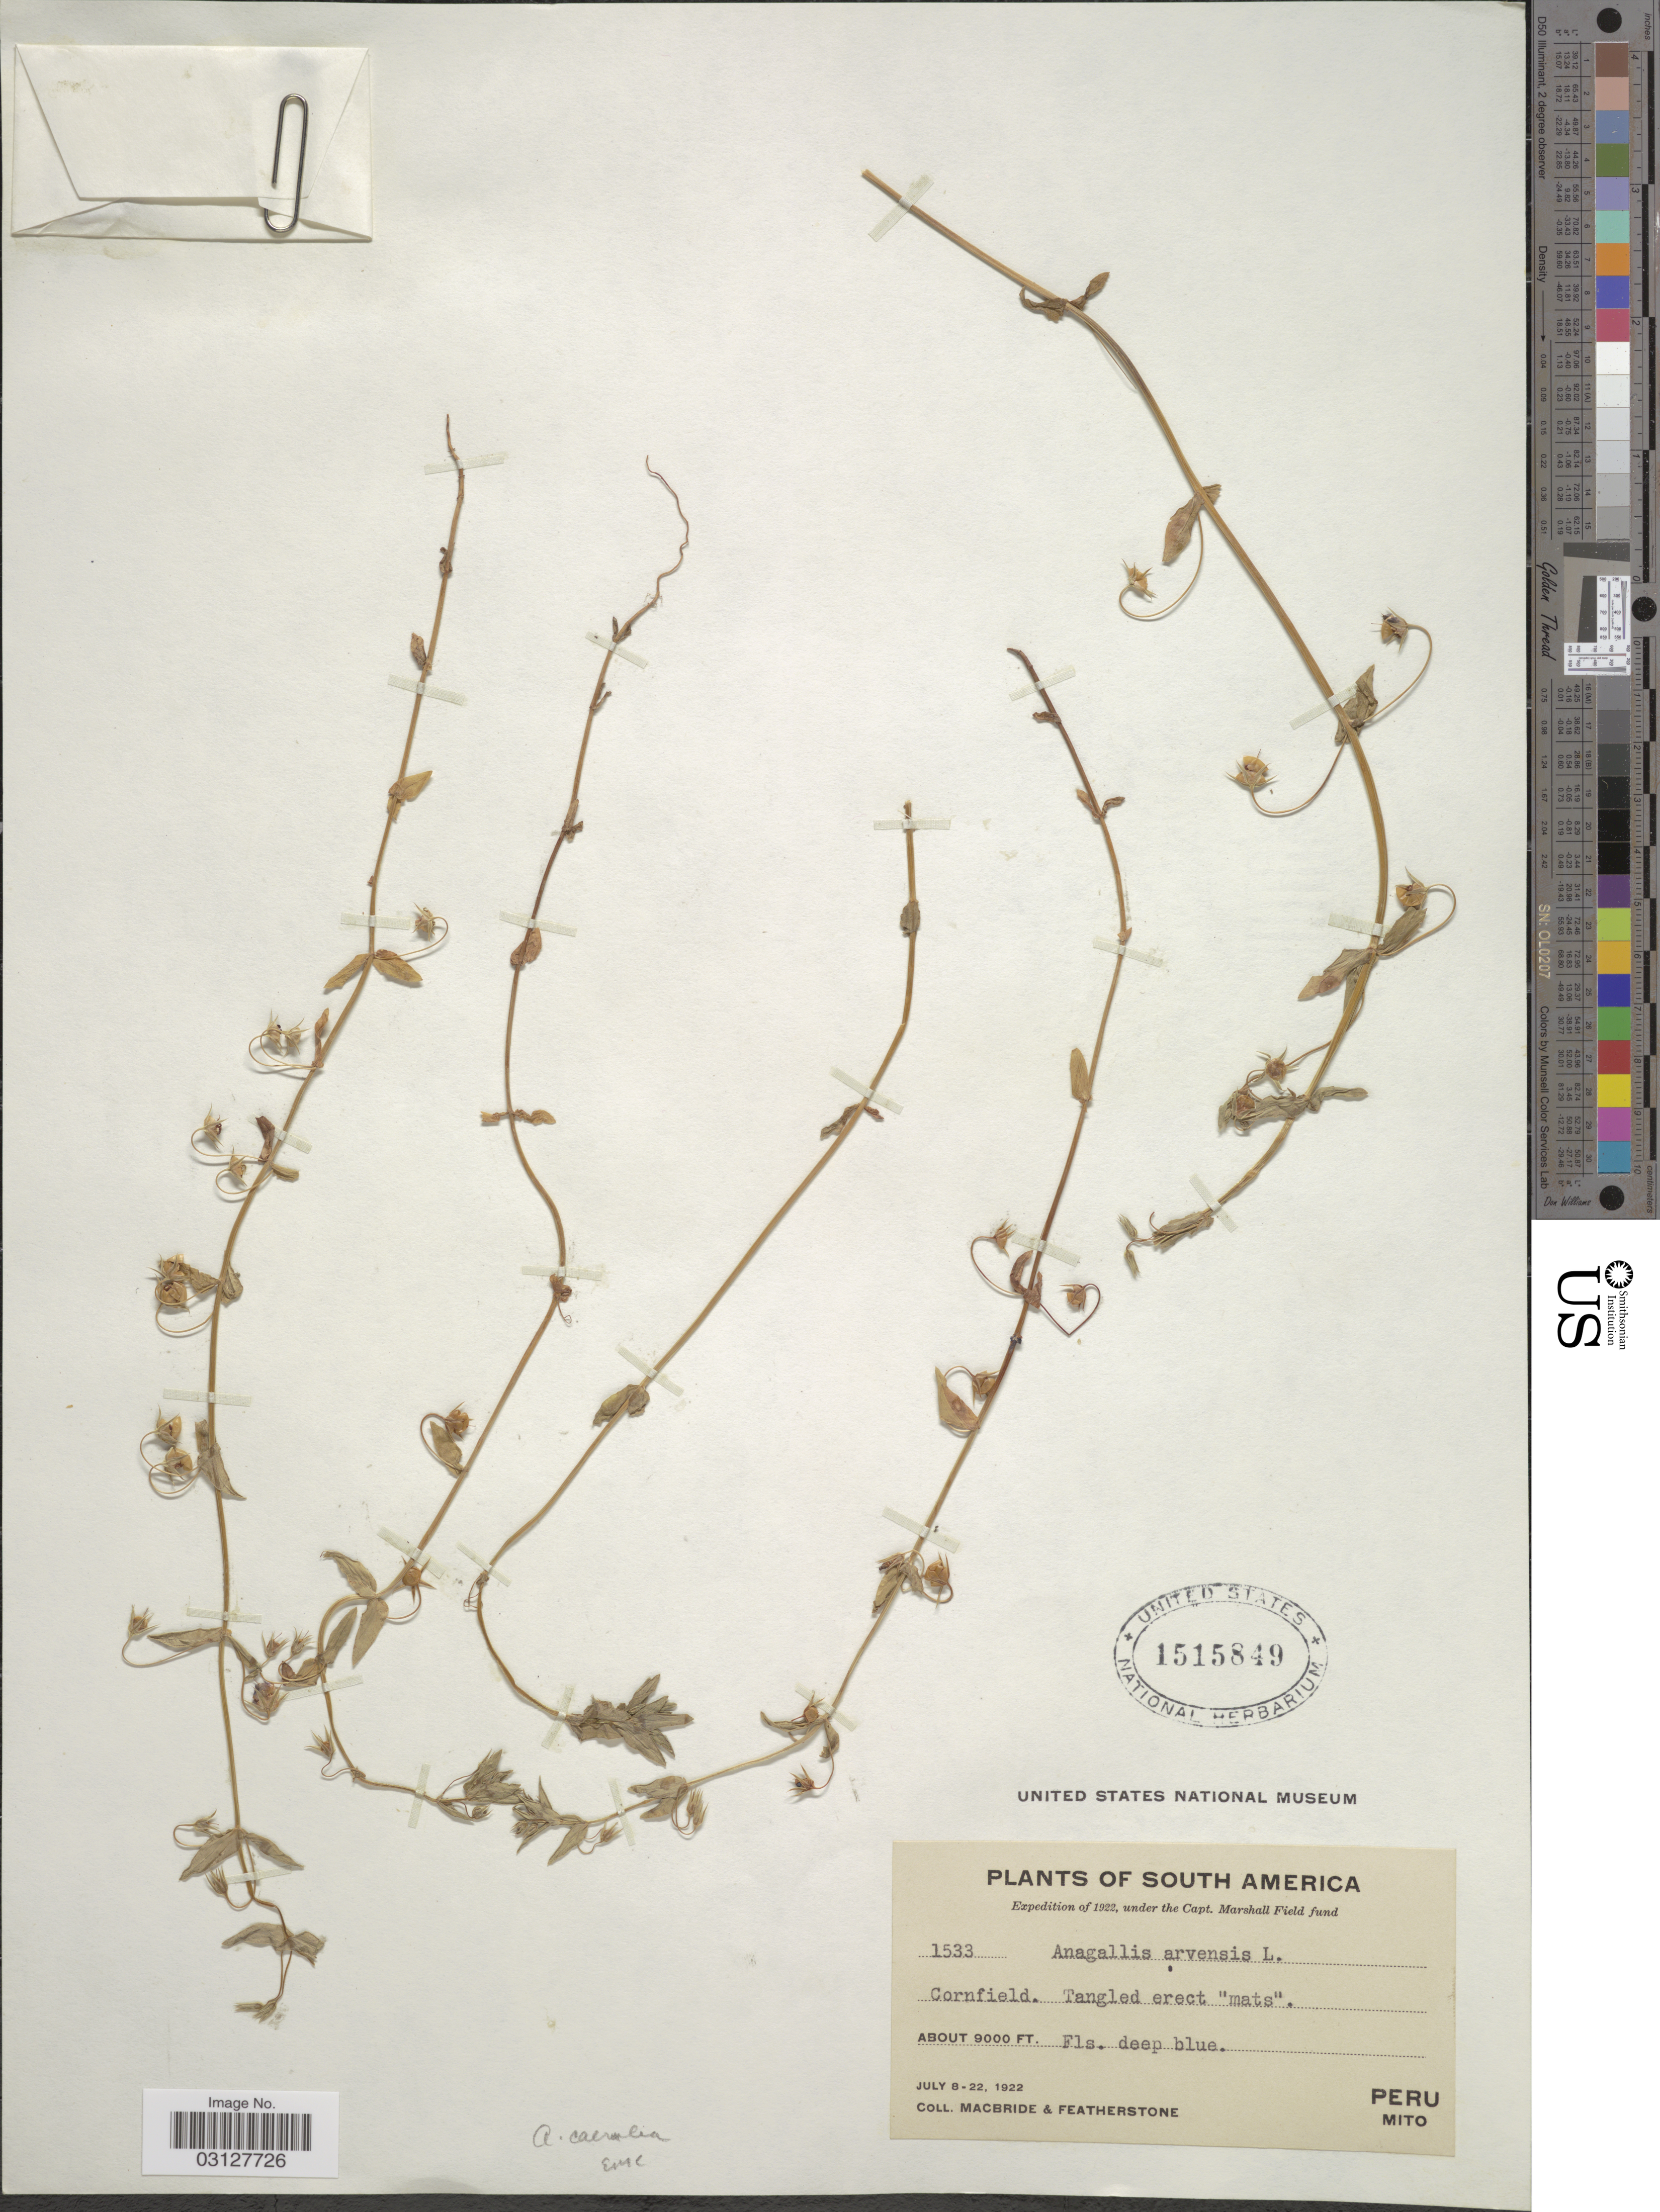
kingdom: Plantae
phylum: Tracheophyta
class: Magnoliopsida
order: Ericales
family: Primulaceae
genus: Anagallis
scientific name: Anagallis coerulea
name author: Schreb.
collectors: Macbride, -- & -. Featherstone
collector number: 1533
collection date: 1922-07-08/1922-07-22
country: Peru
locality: Cornfield, Mito.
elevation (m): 2743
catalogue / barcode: US 1515849